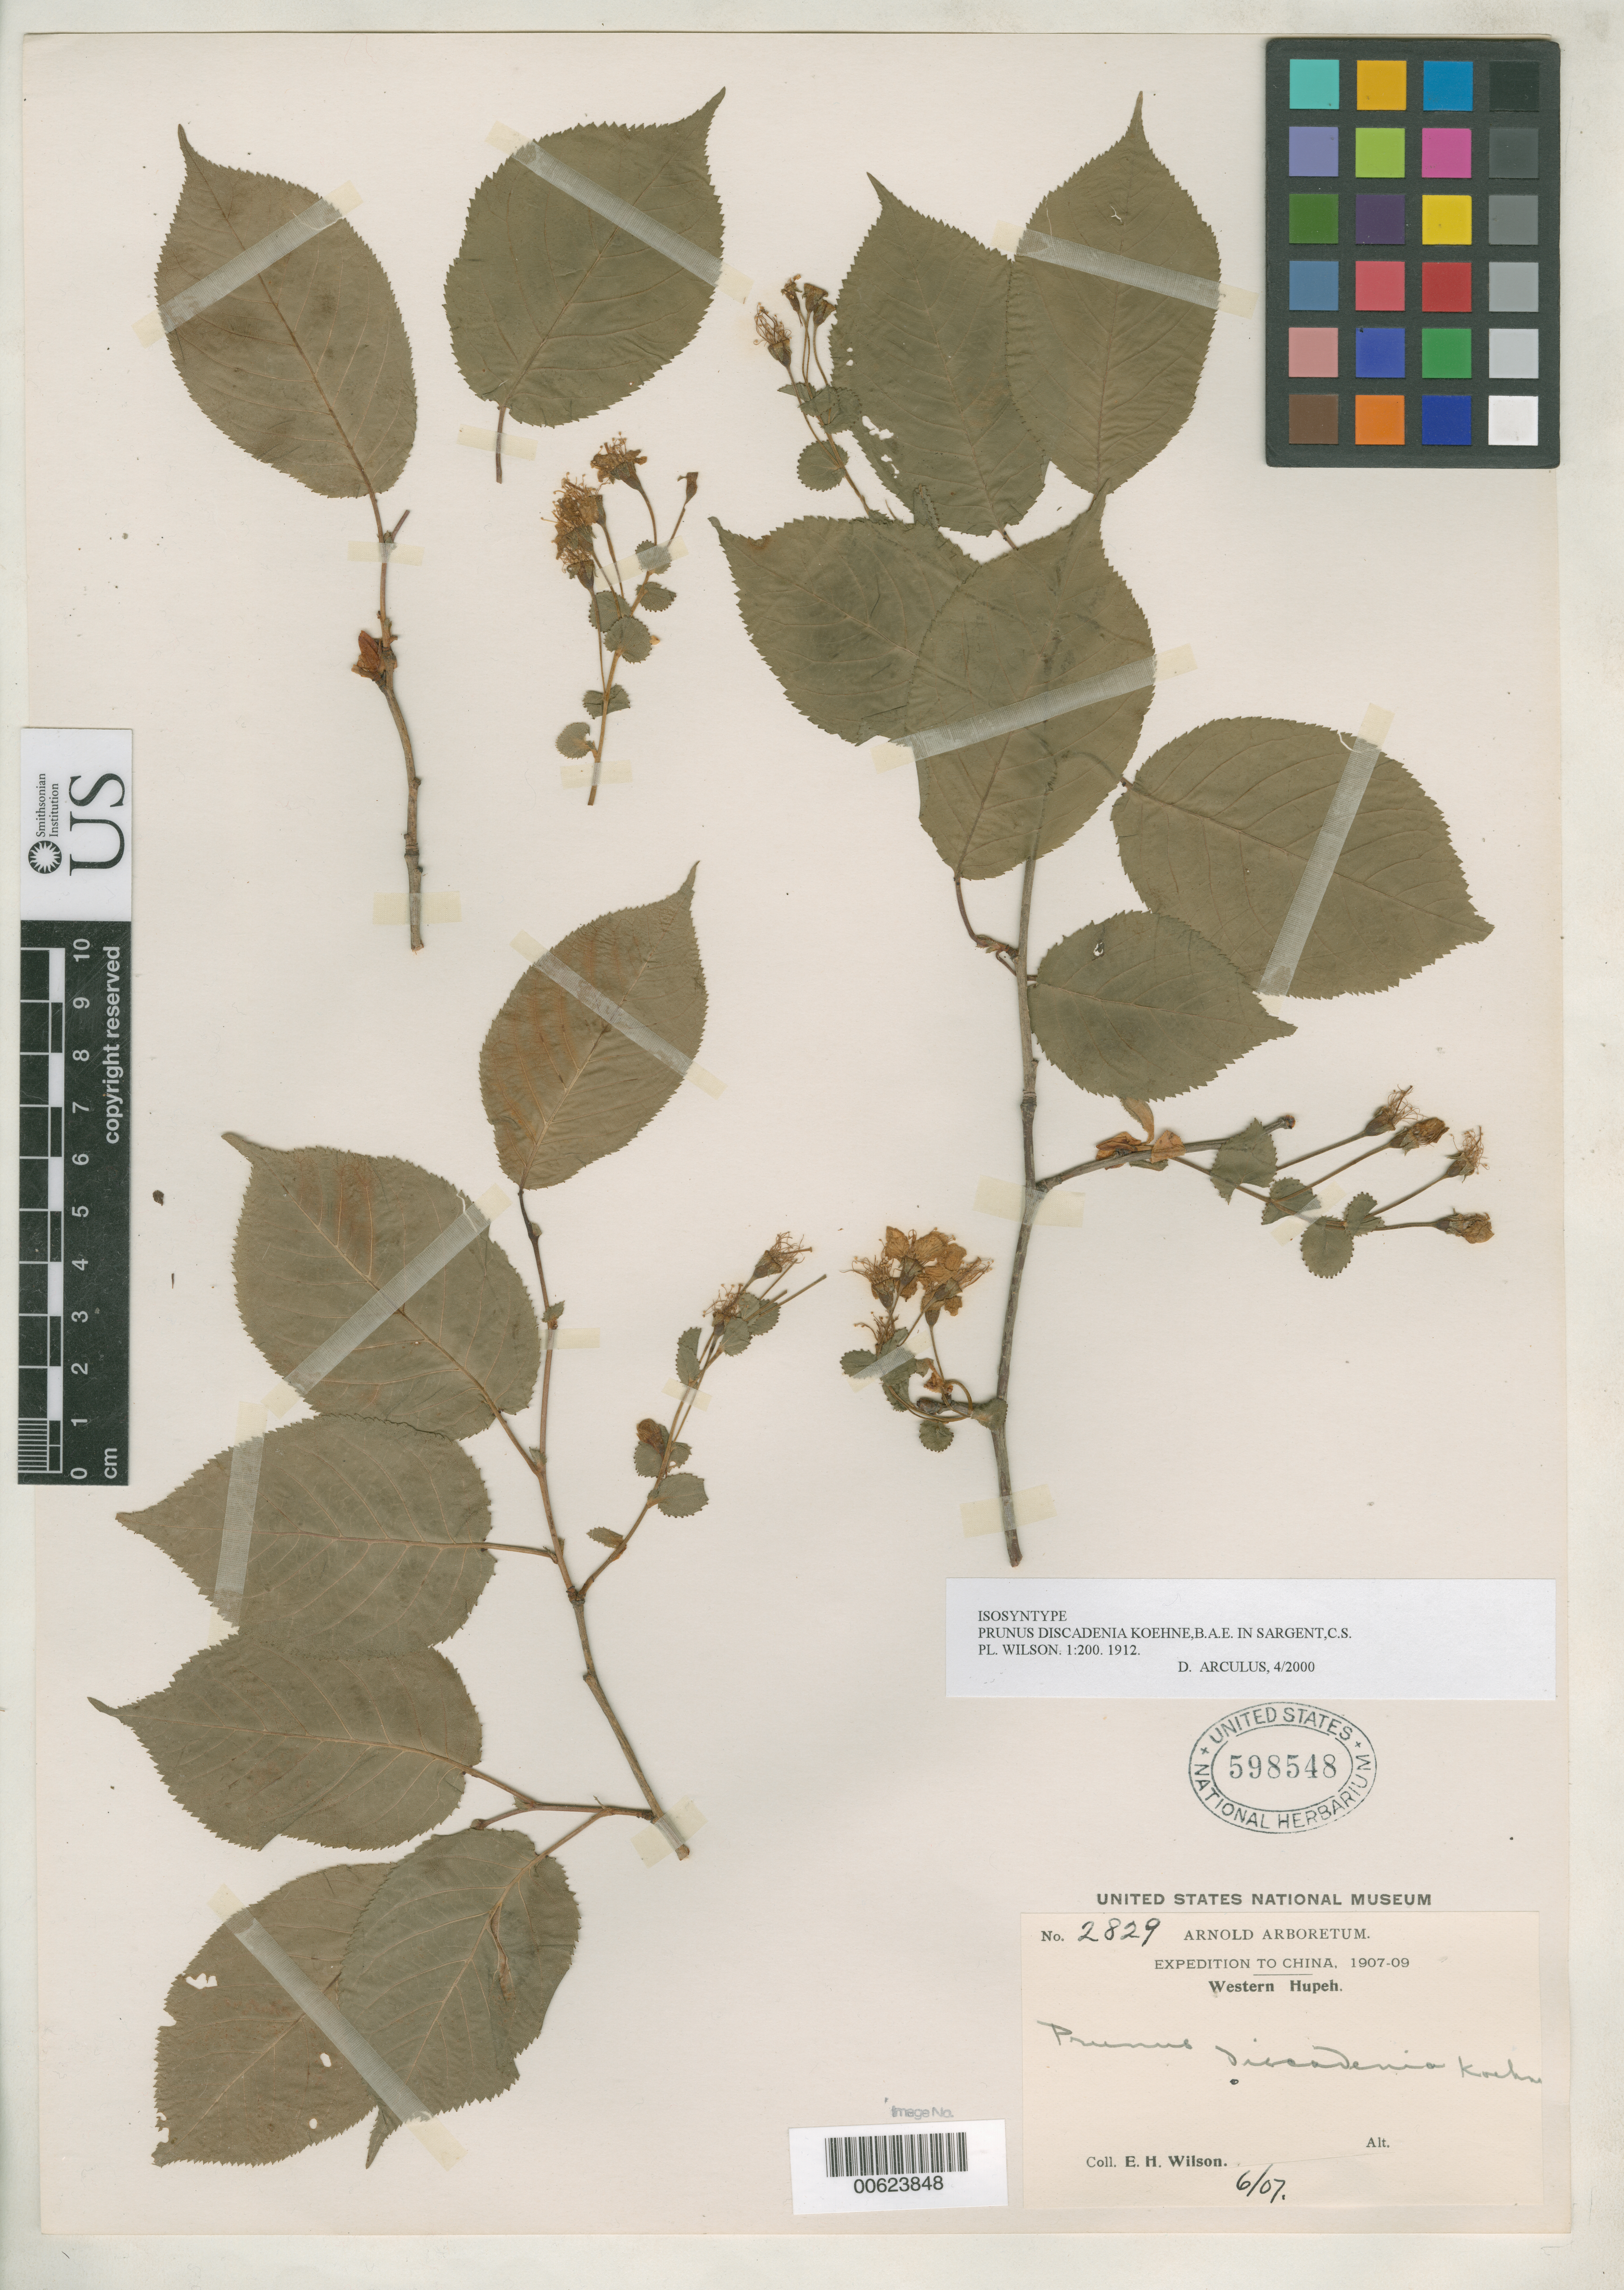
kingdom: Plantae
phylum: Tracheophyta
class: Magnoliopsida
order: Rosales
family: Rosaceae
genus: Prunus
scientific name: Prunus discadenia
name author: Koehne in Sarg.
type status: Isosyntype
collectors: E. H. Wilson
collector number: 2829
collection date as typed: Jun 1907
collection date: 1907-06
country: China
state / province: Hubei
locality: Western Hupeh.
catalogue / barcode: US 598548